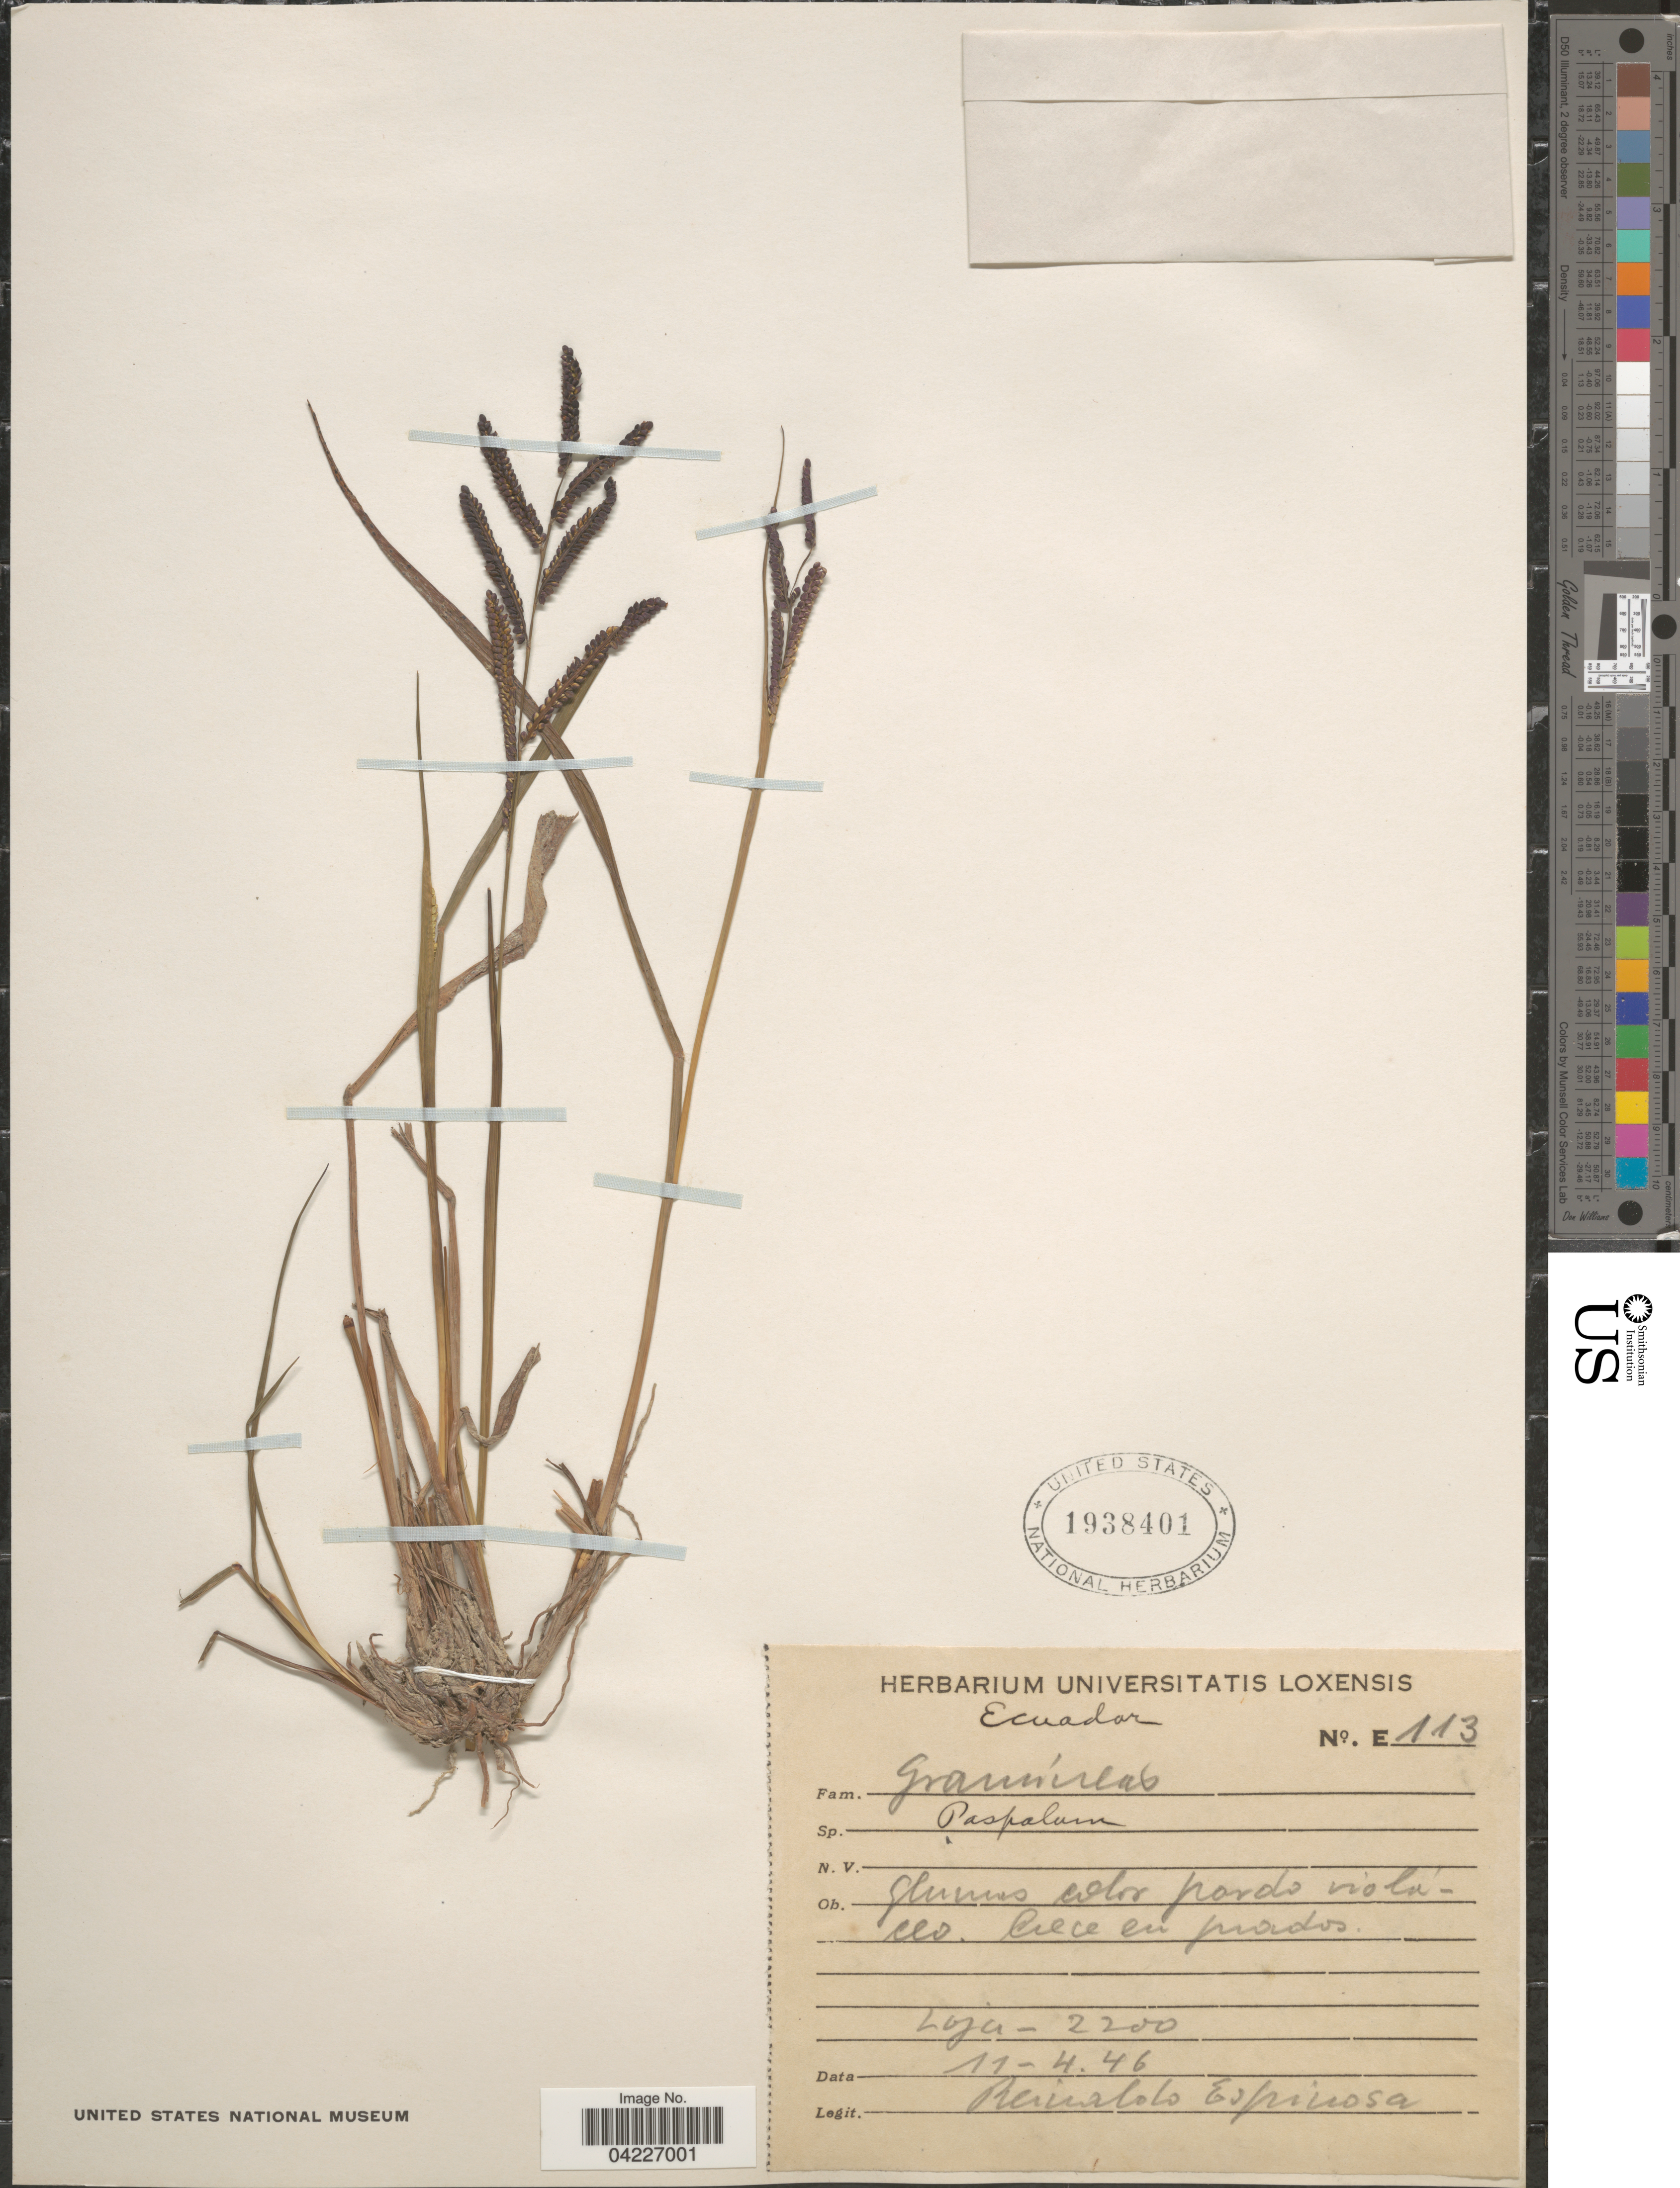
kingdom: Plantae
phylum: Tracheophyta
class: Liliopsida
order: Poales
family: Poaceae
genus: Paspalum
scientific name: Paspalum sp.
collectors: R. Espinosa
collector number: E113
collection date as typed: Transcribed d/m/y: 11/4/46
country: Ecuador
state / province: Loja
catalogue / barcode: US 1938401